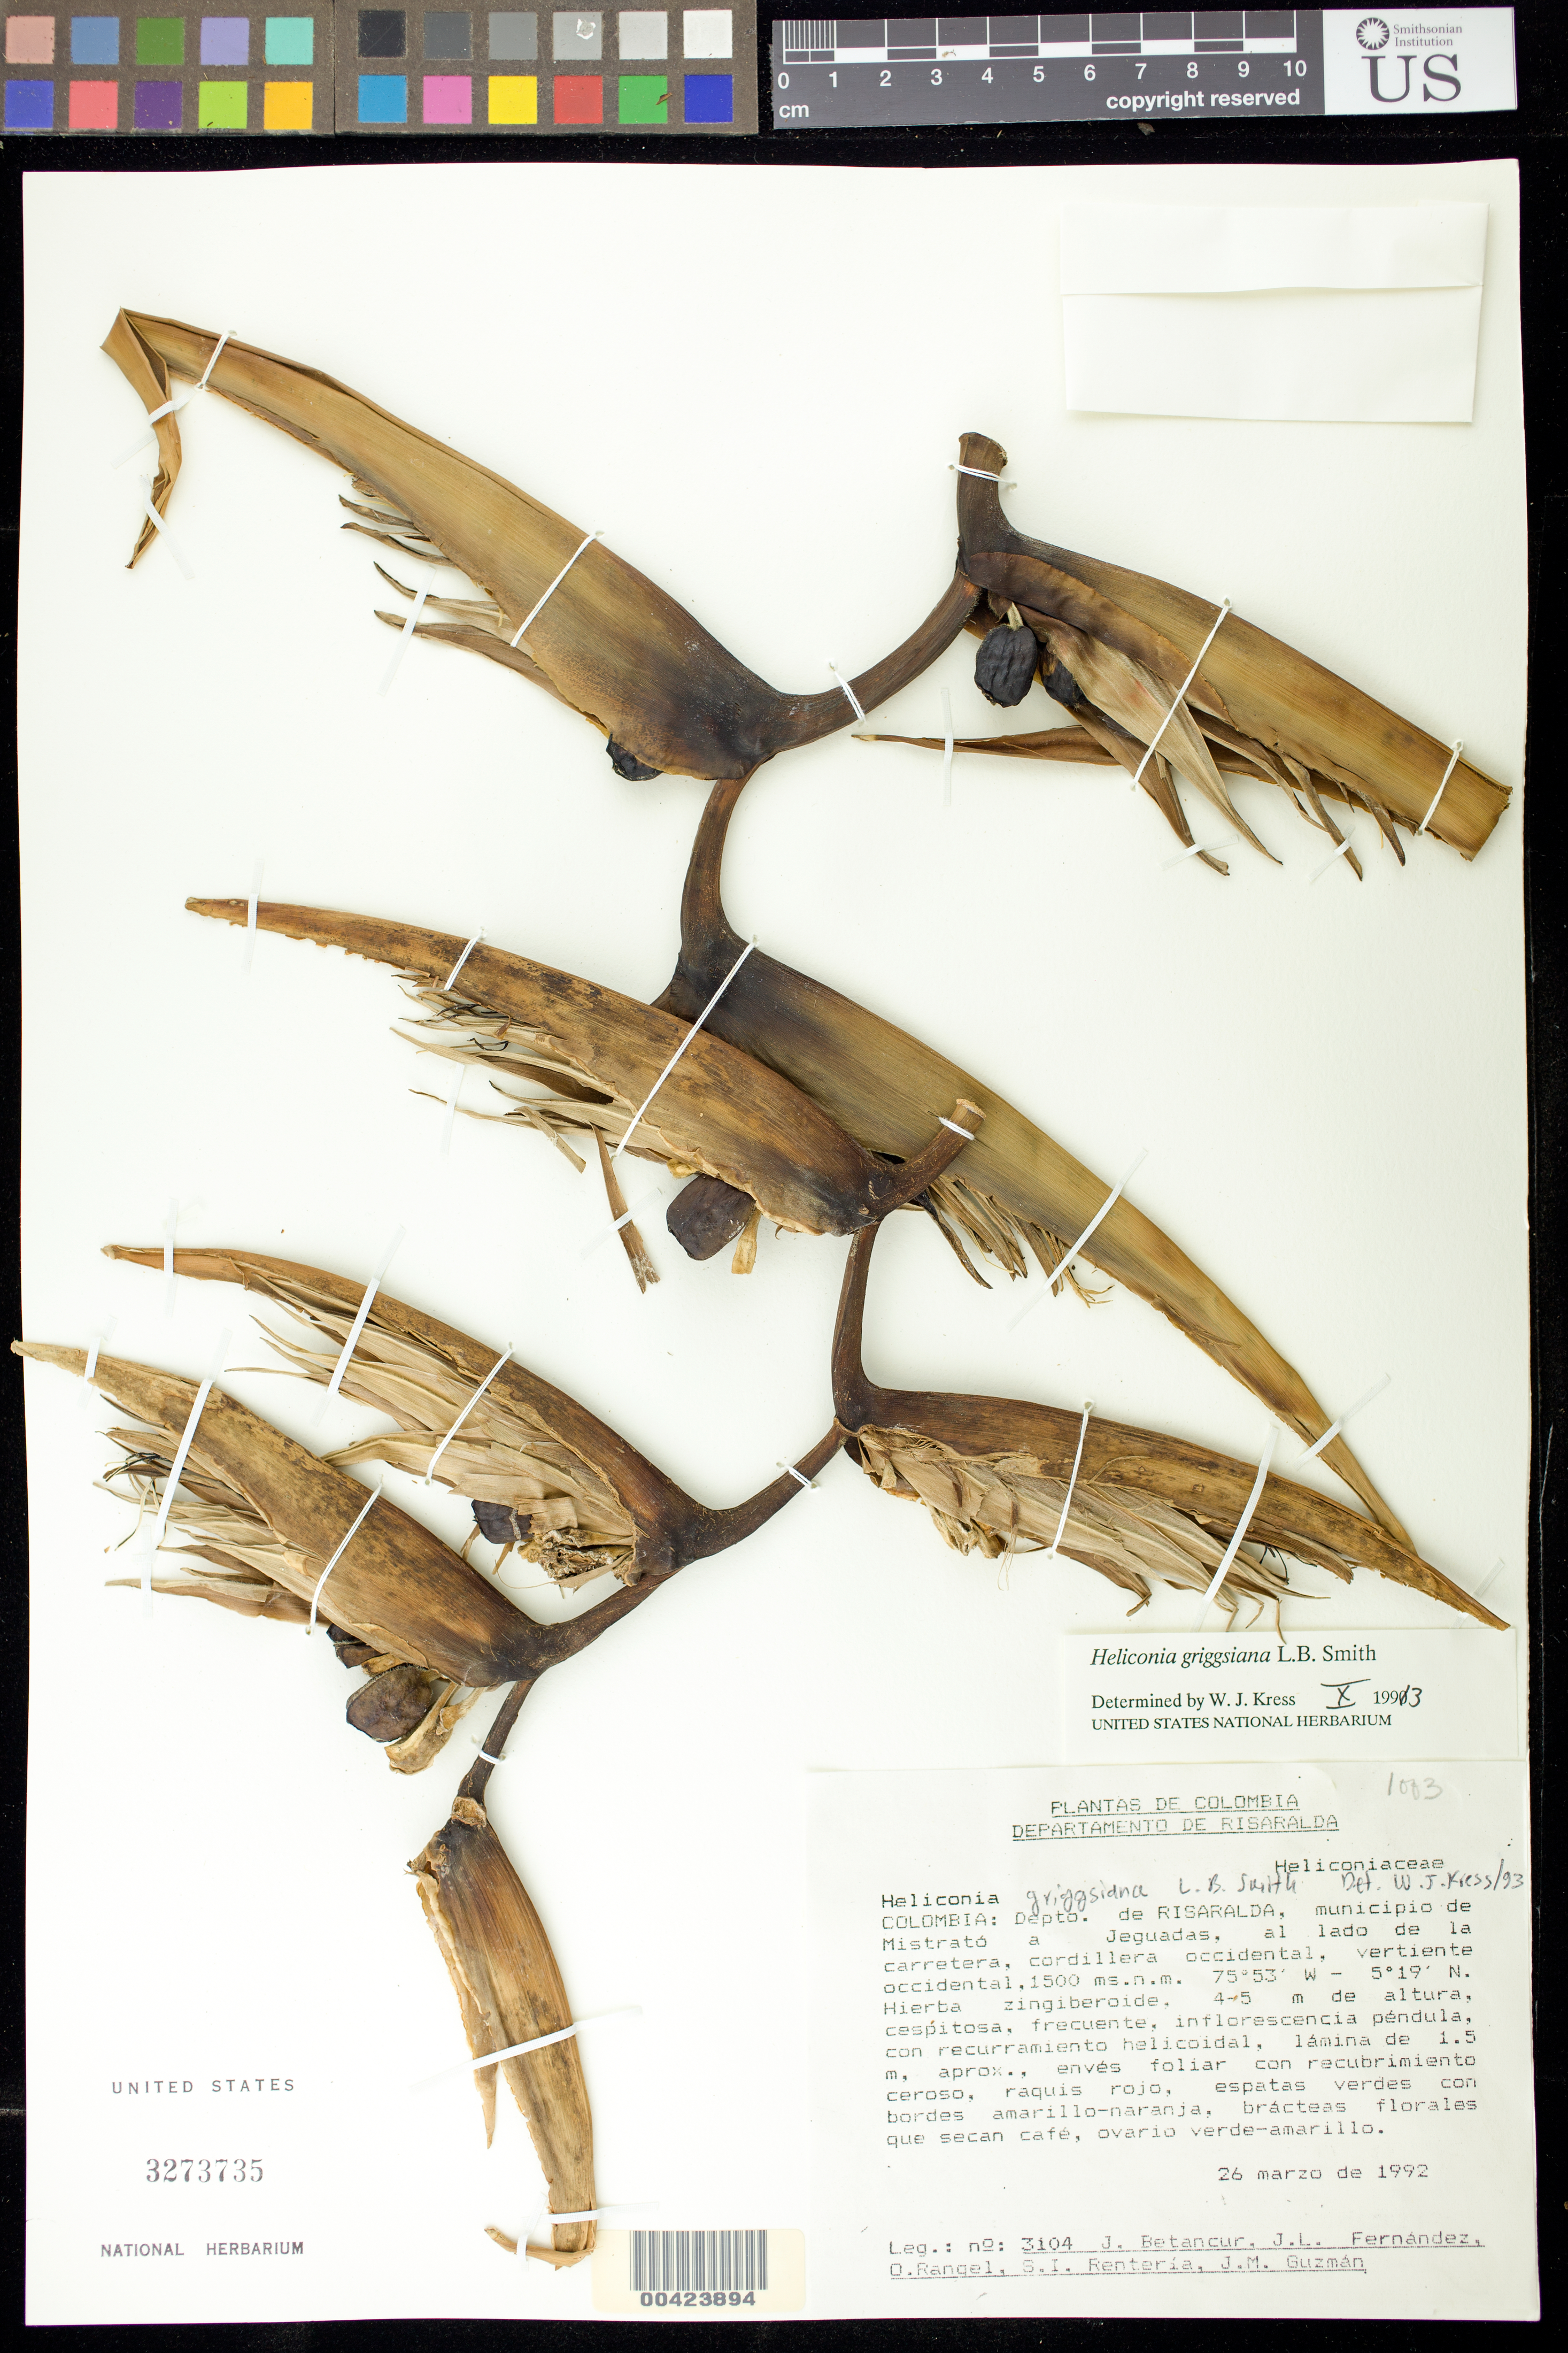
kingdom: Plantae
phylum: Tracheophyta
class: Liliopsida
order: Zingiberales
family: Heliconiaceae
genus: Heliconia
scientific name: Heliconia griggsiana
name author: L.B. Sm.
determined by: Kress, W. J., (US), Smithsonian Institution - National Museum of Natural History (UNITED STATES)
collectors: J. C. Betancur, J. Fernandez, J. O. Rangel Ch., S. Renteria & J. Guzman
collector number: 3104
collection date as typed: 26 Mar 1992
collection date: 1992-03-26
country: Colombia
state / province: Risaralda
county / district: Mistrató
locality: Geguadas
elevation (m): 1500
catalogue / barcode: US 3273735